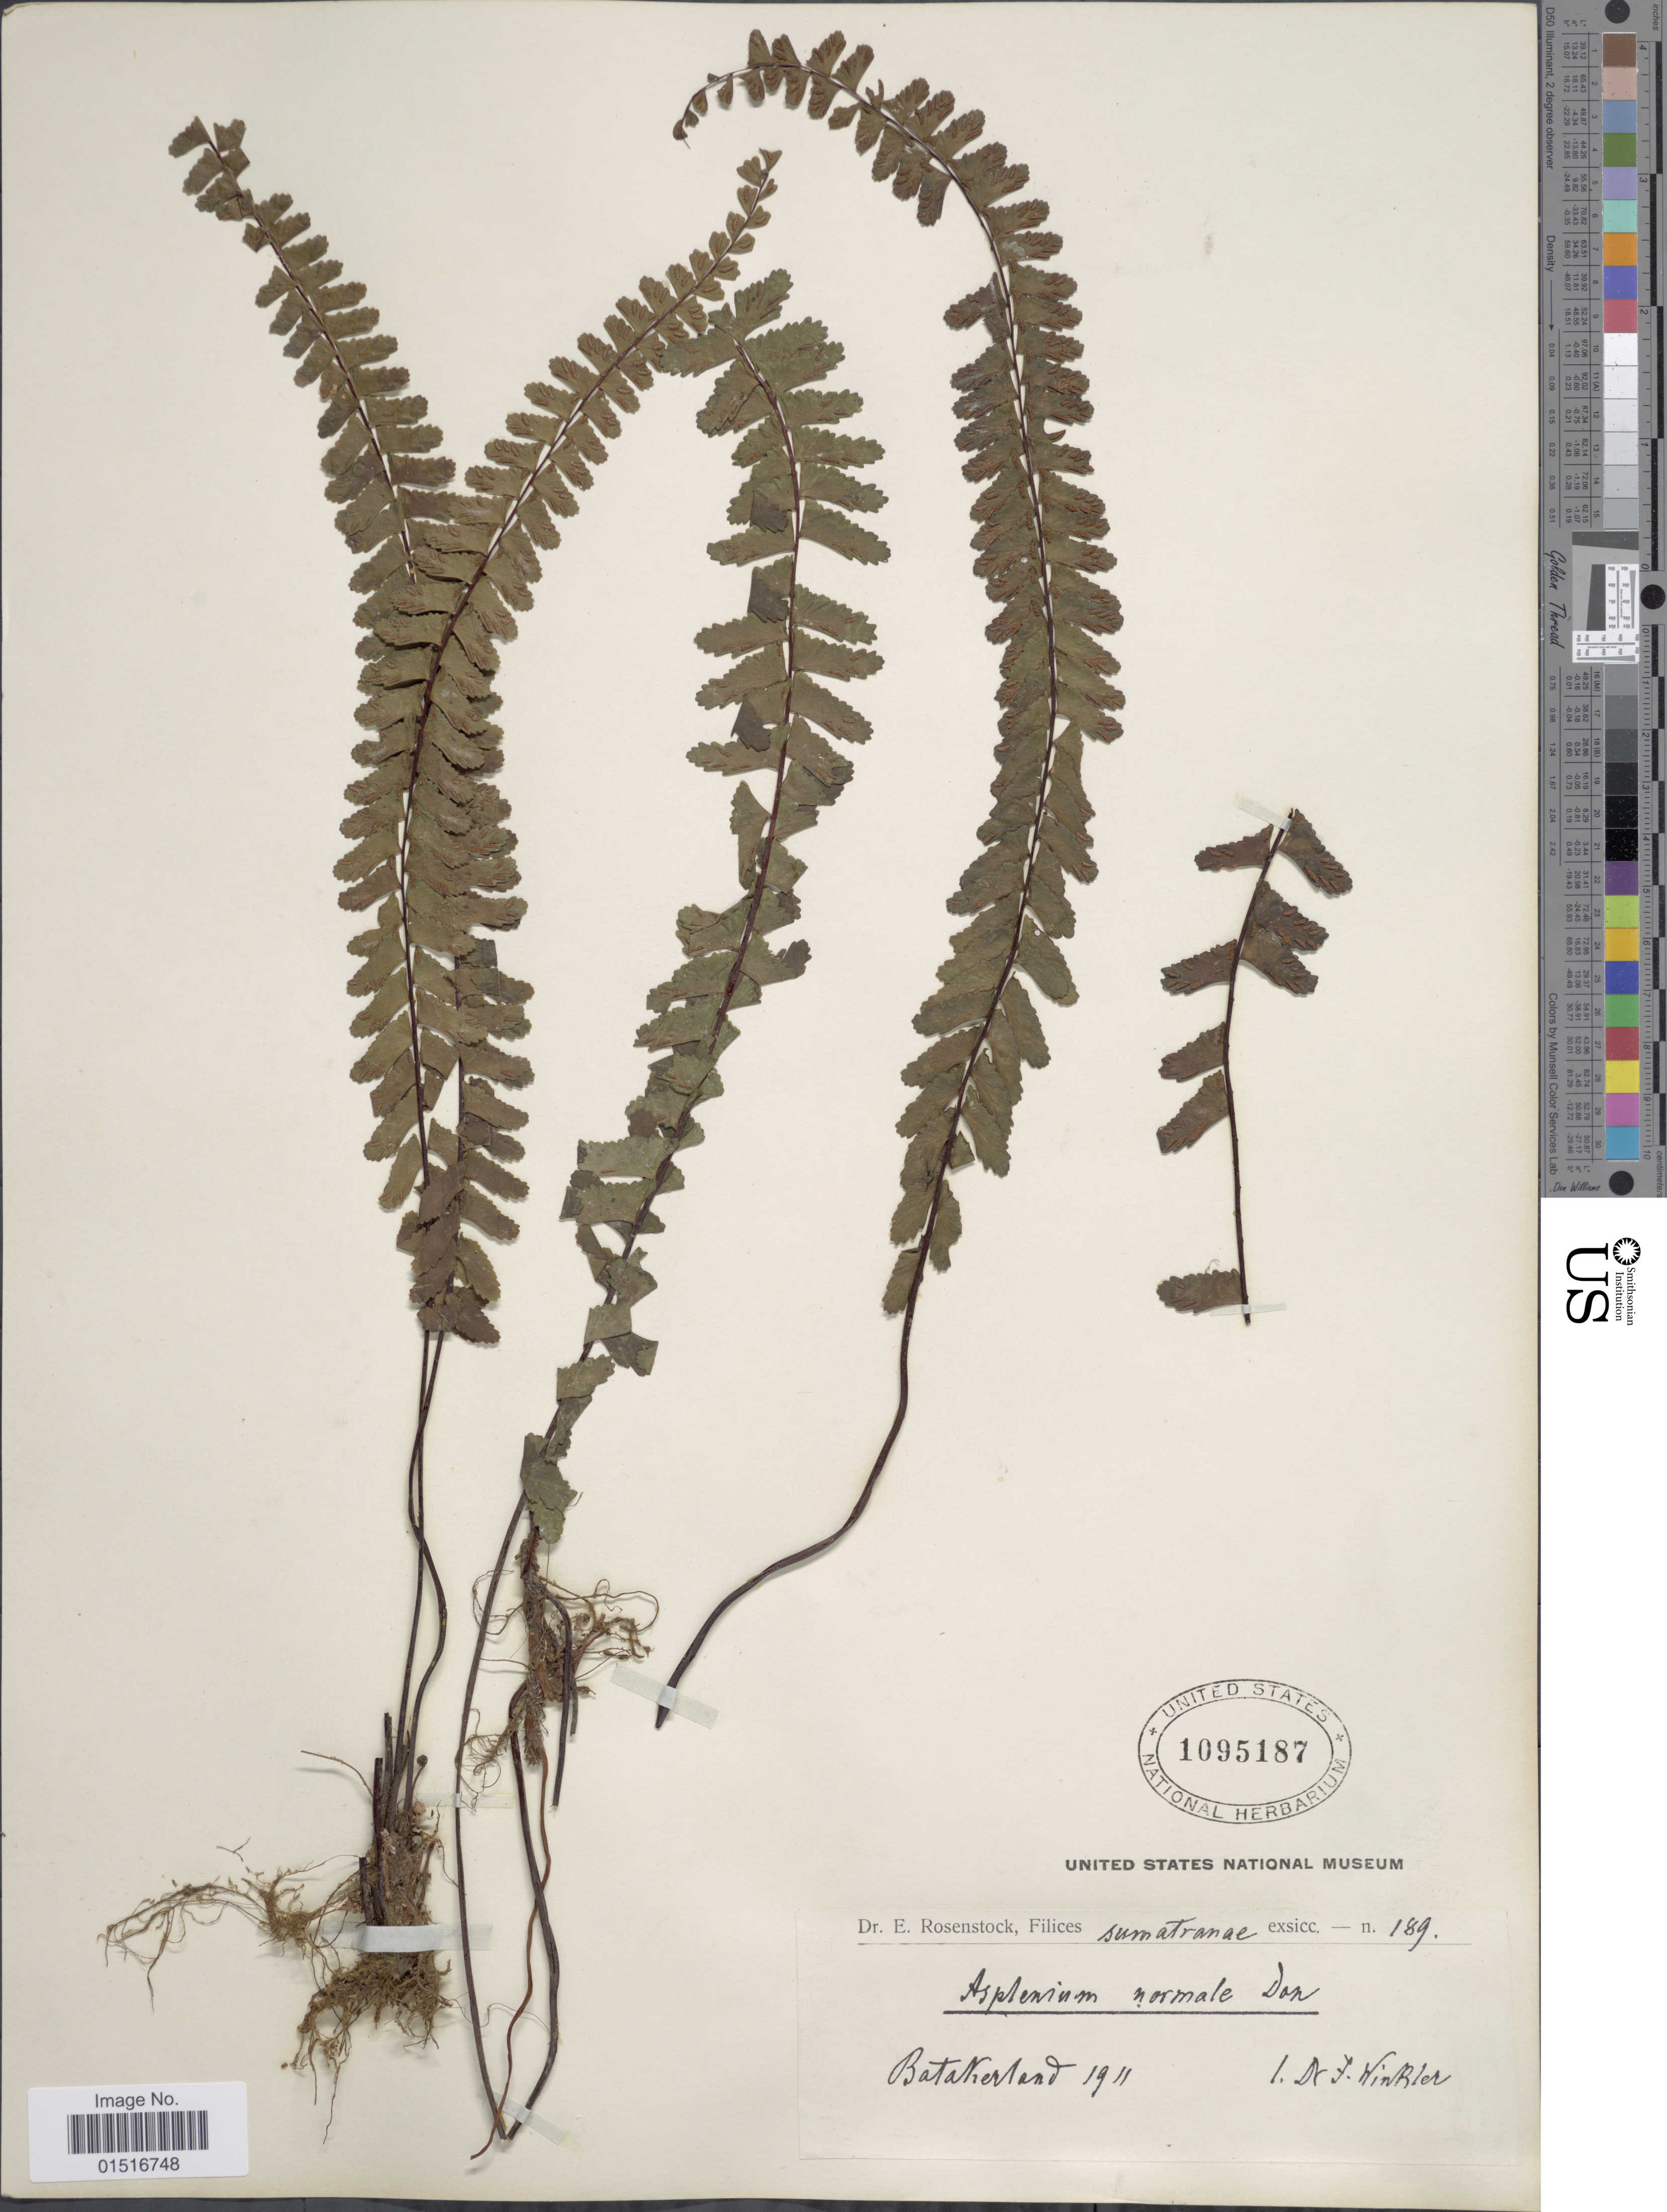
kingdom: Plantae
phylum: Tracheophyta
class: Polypodiopsida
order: Polypodiales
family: Aspleniaceae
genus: Asplenium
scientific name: Asplenium normale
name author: D. Don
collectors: F. Winkler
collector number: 189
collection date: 1911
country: Indonesia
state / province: Sumatra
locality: Sumatranae. Batakerland [interpreted]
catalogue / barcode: US 1095187